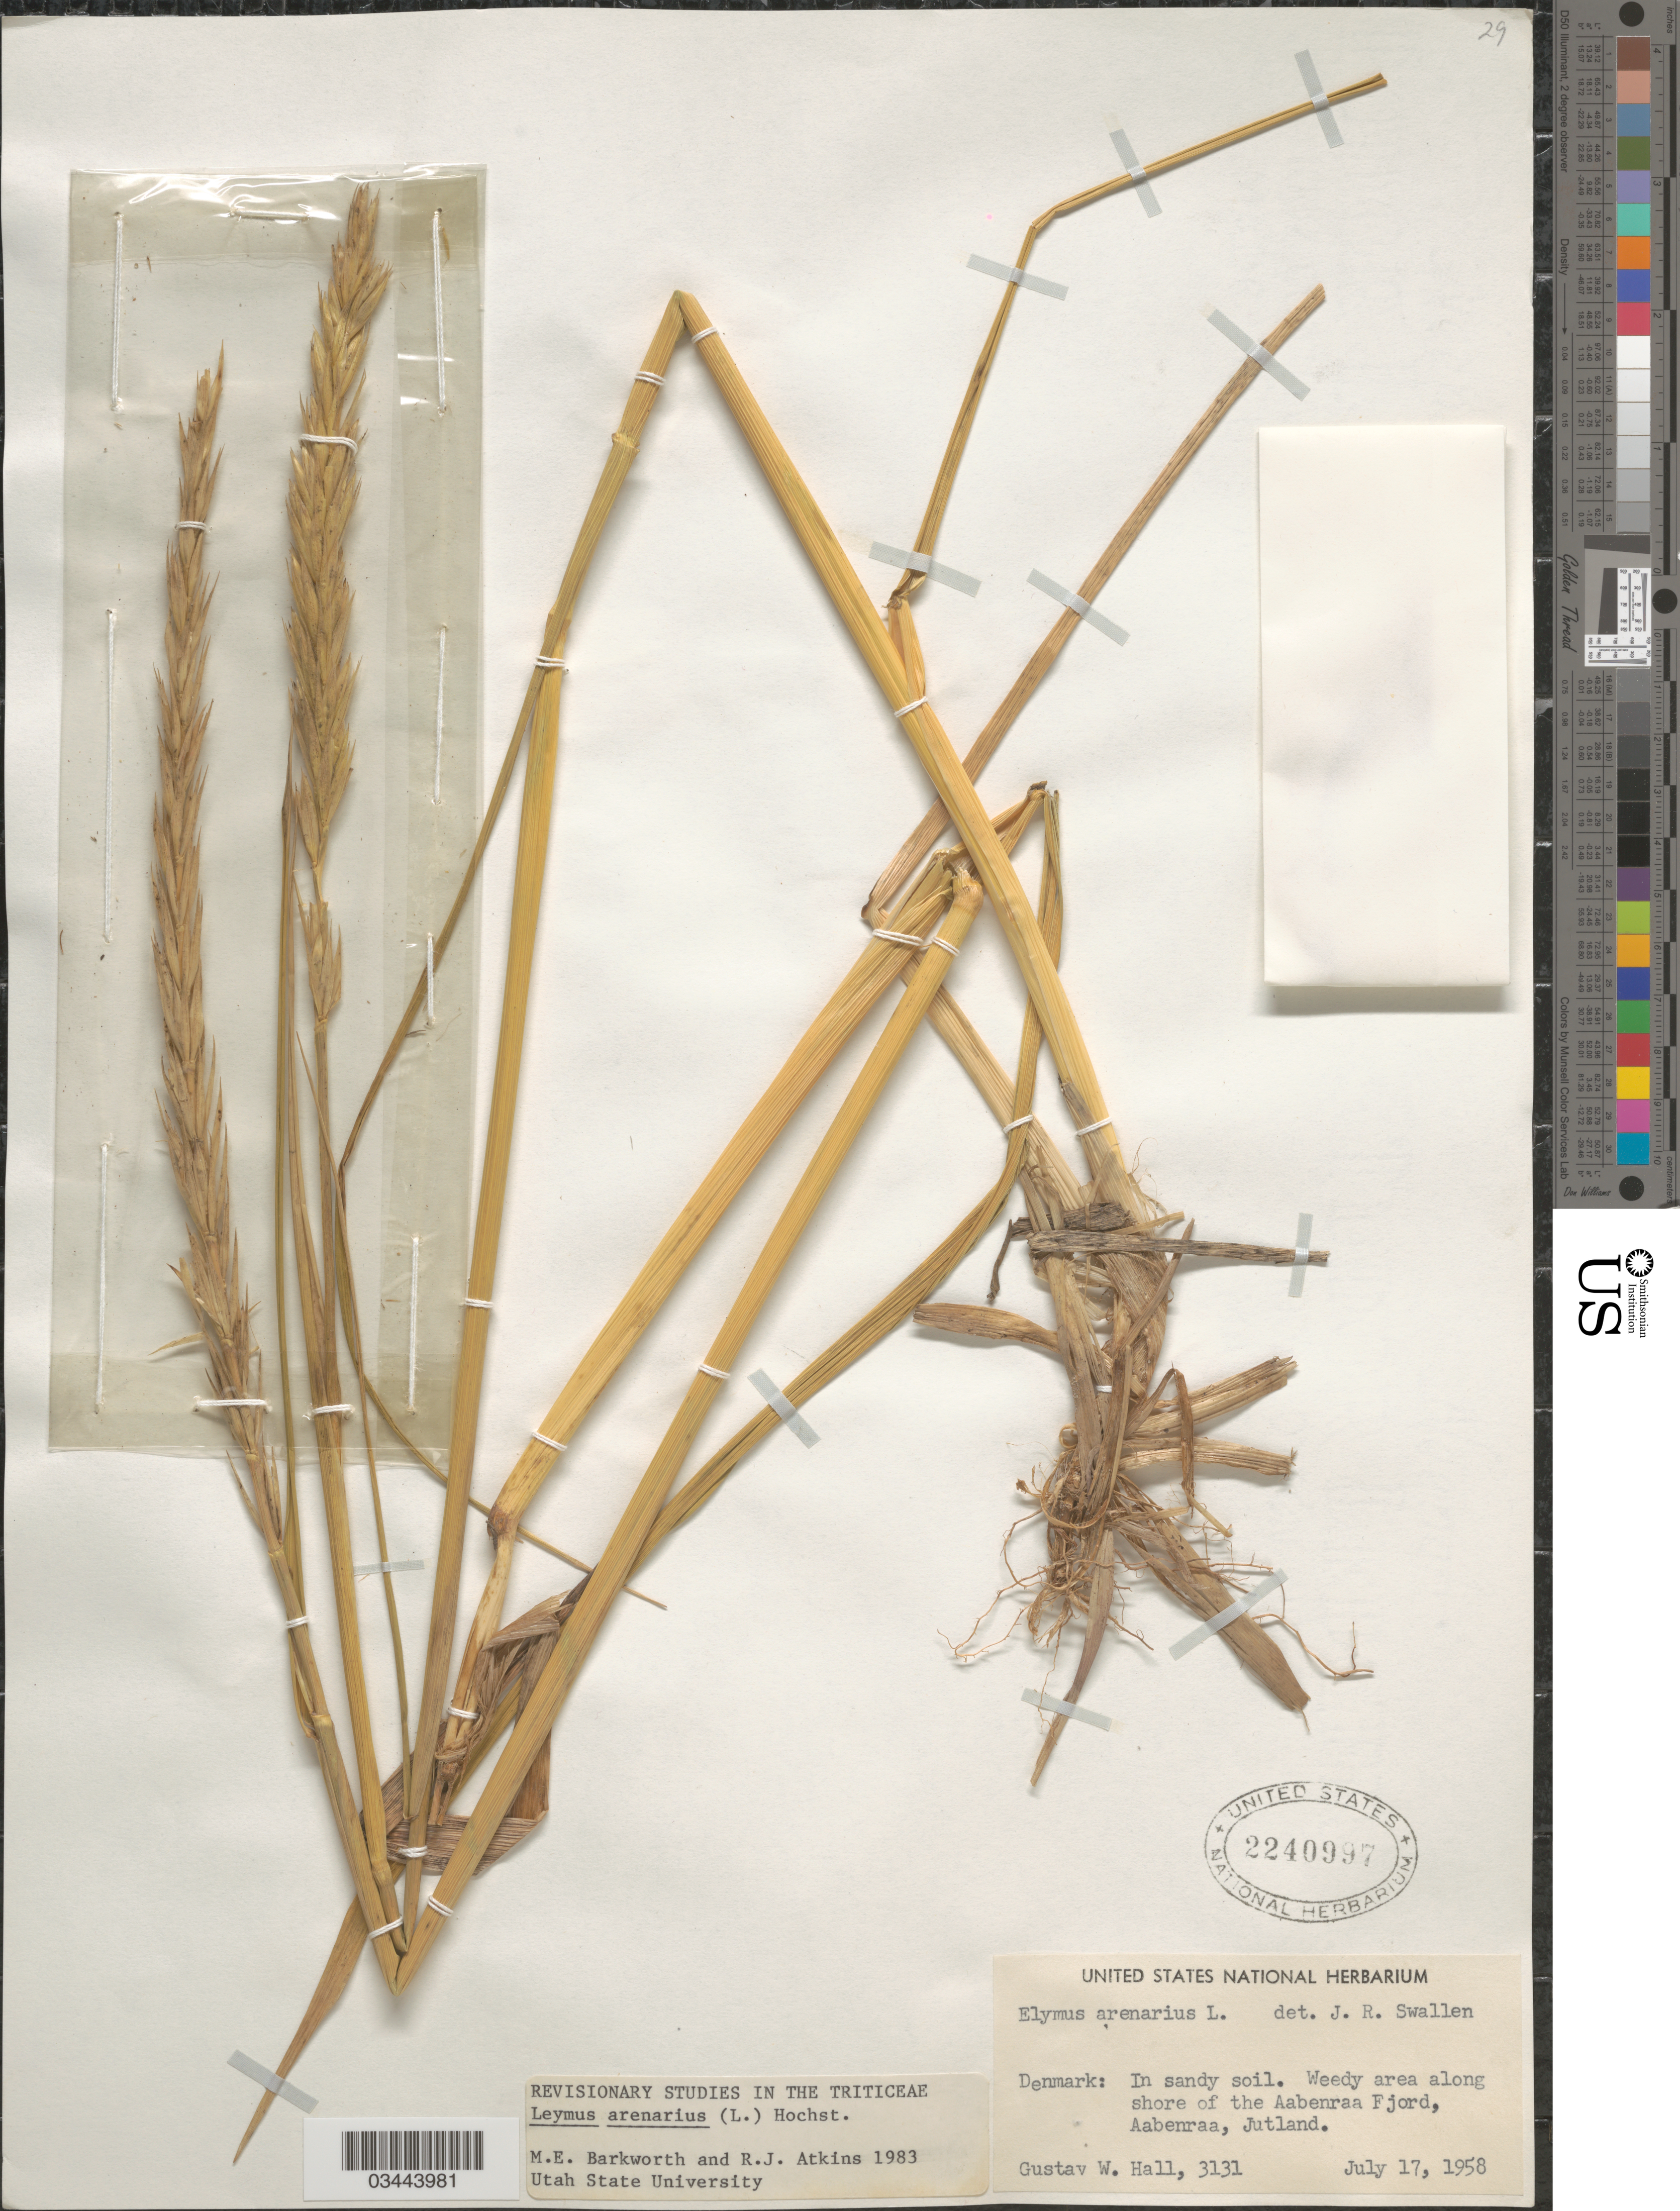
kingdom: Plantae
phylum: Tracheophyta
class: Liliopsida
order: Poales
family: Poaceae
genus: Leymus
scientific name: Leymus arenarius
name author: (L.) Hochst.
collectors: G. Hall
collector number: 3131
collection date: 1958-07-17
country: Denmark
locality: In sandy soil. Weedy area along shore of the Aabenraa Fjord, Aabenraa, Jutland.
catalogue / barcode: US 2240997